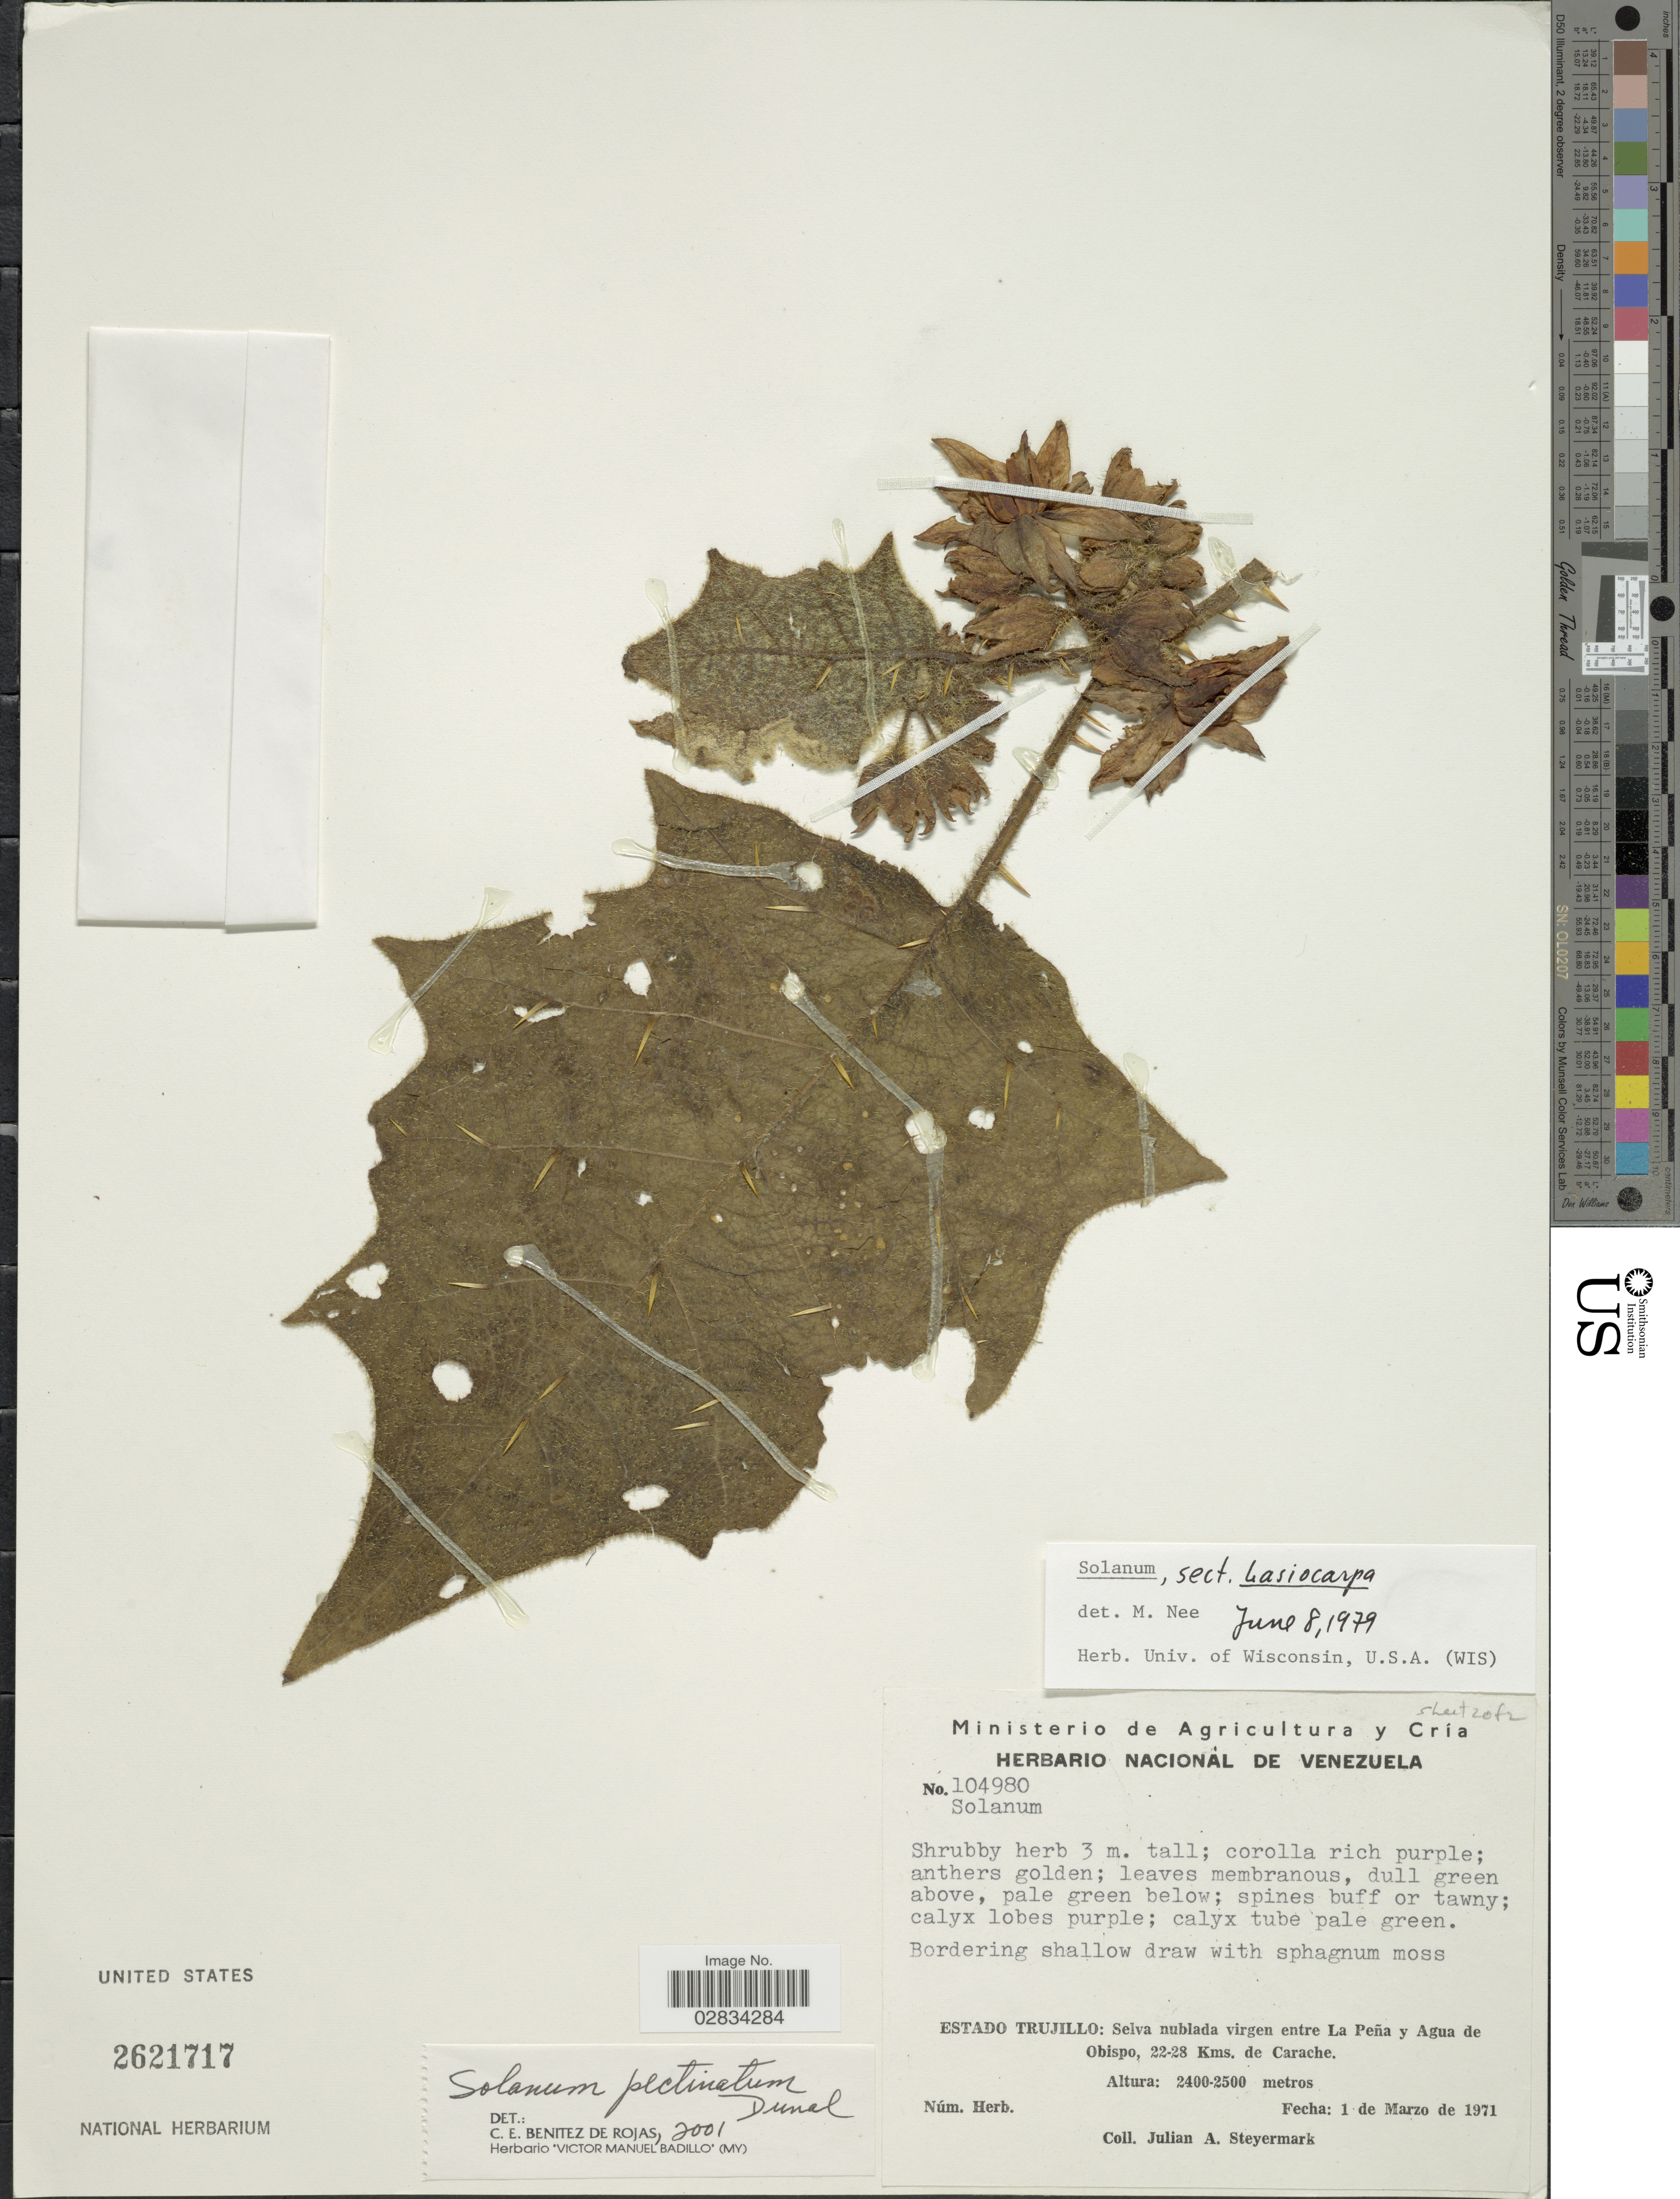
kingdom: Plantae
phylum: Tracheophyta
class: Magnoliopsida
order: Solanales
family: Solanaceae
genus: Solanum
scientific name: Solanum pectinatum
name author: Dunal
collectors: J. Steyermark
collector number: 104980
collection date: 1971-03-01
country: Venezuela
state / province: Trujillo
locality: Estado Trujillo: Selva nublada virgen entre La Peña y Agua de Obispo, 22-28 Kms. de Carache.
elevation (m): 2400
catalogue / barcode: US 2621717